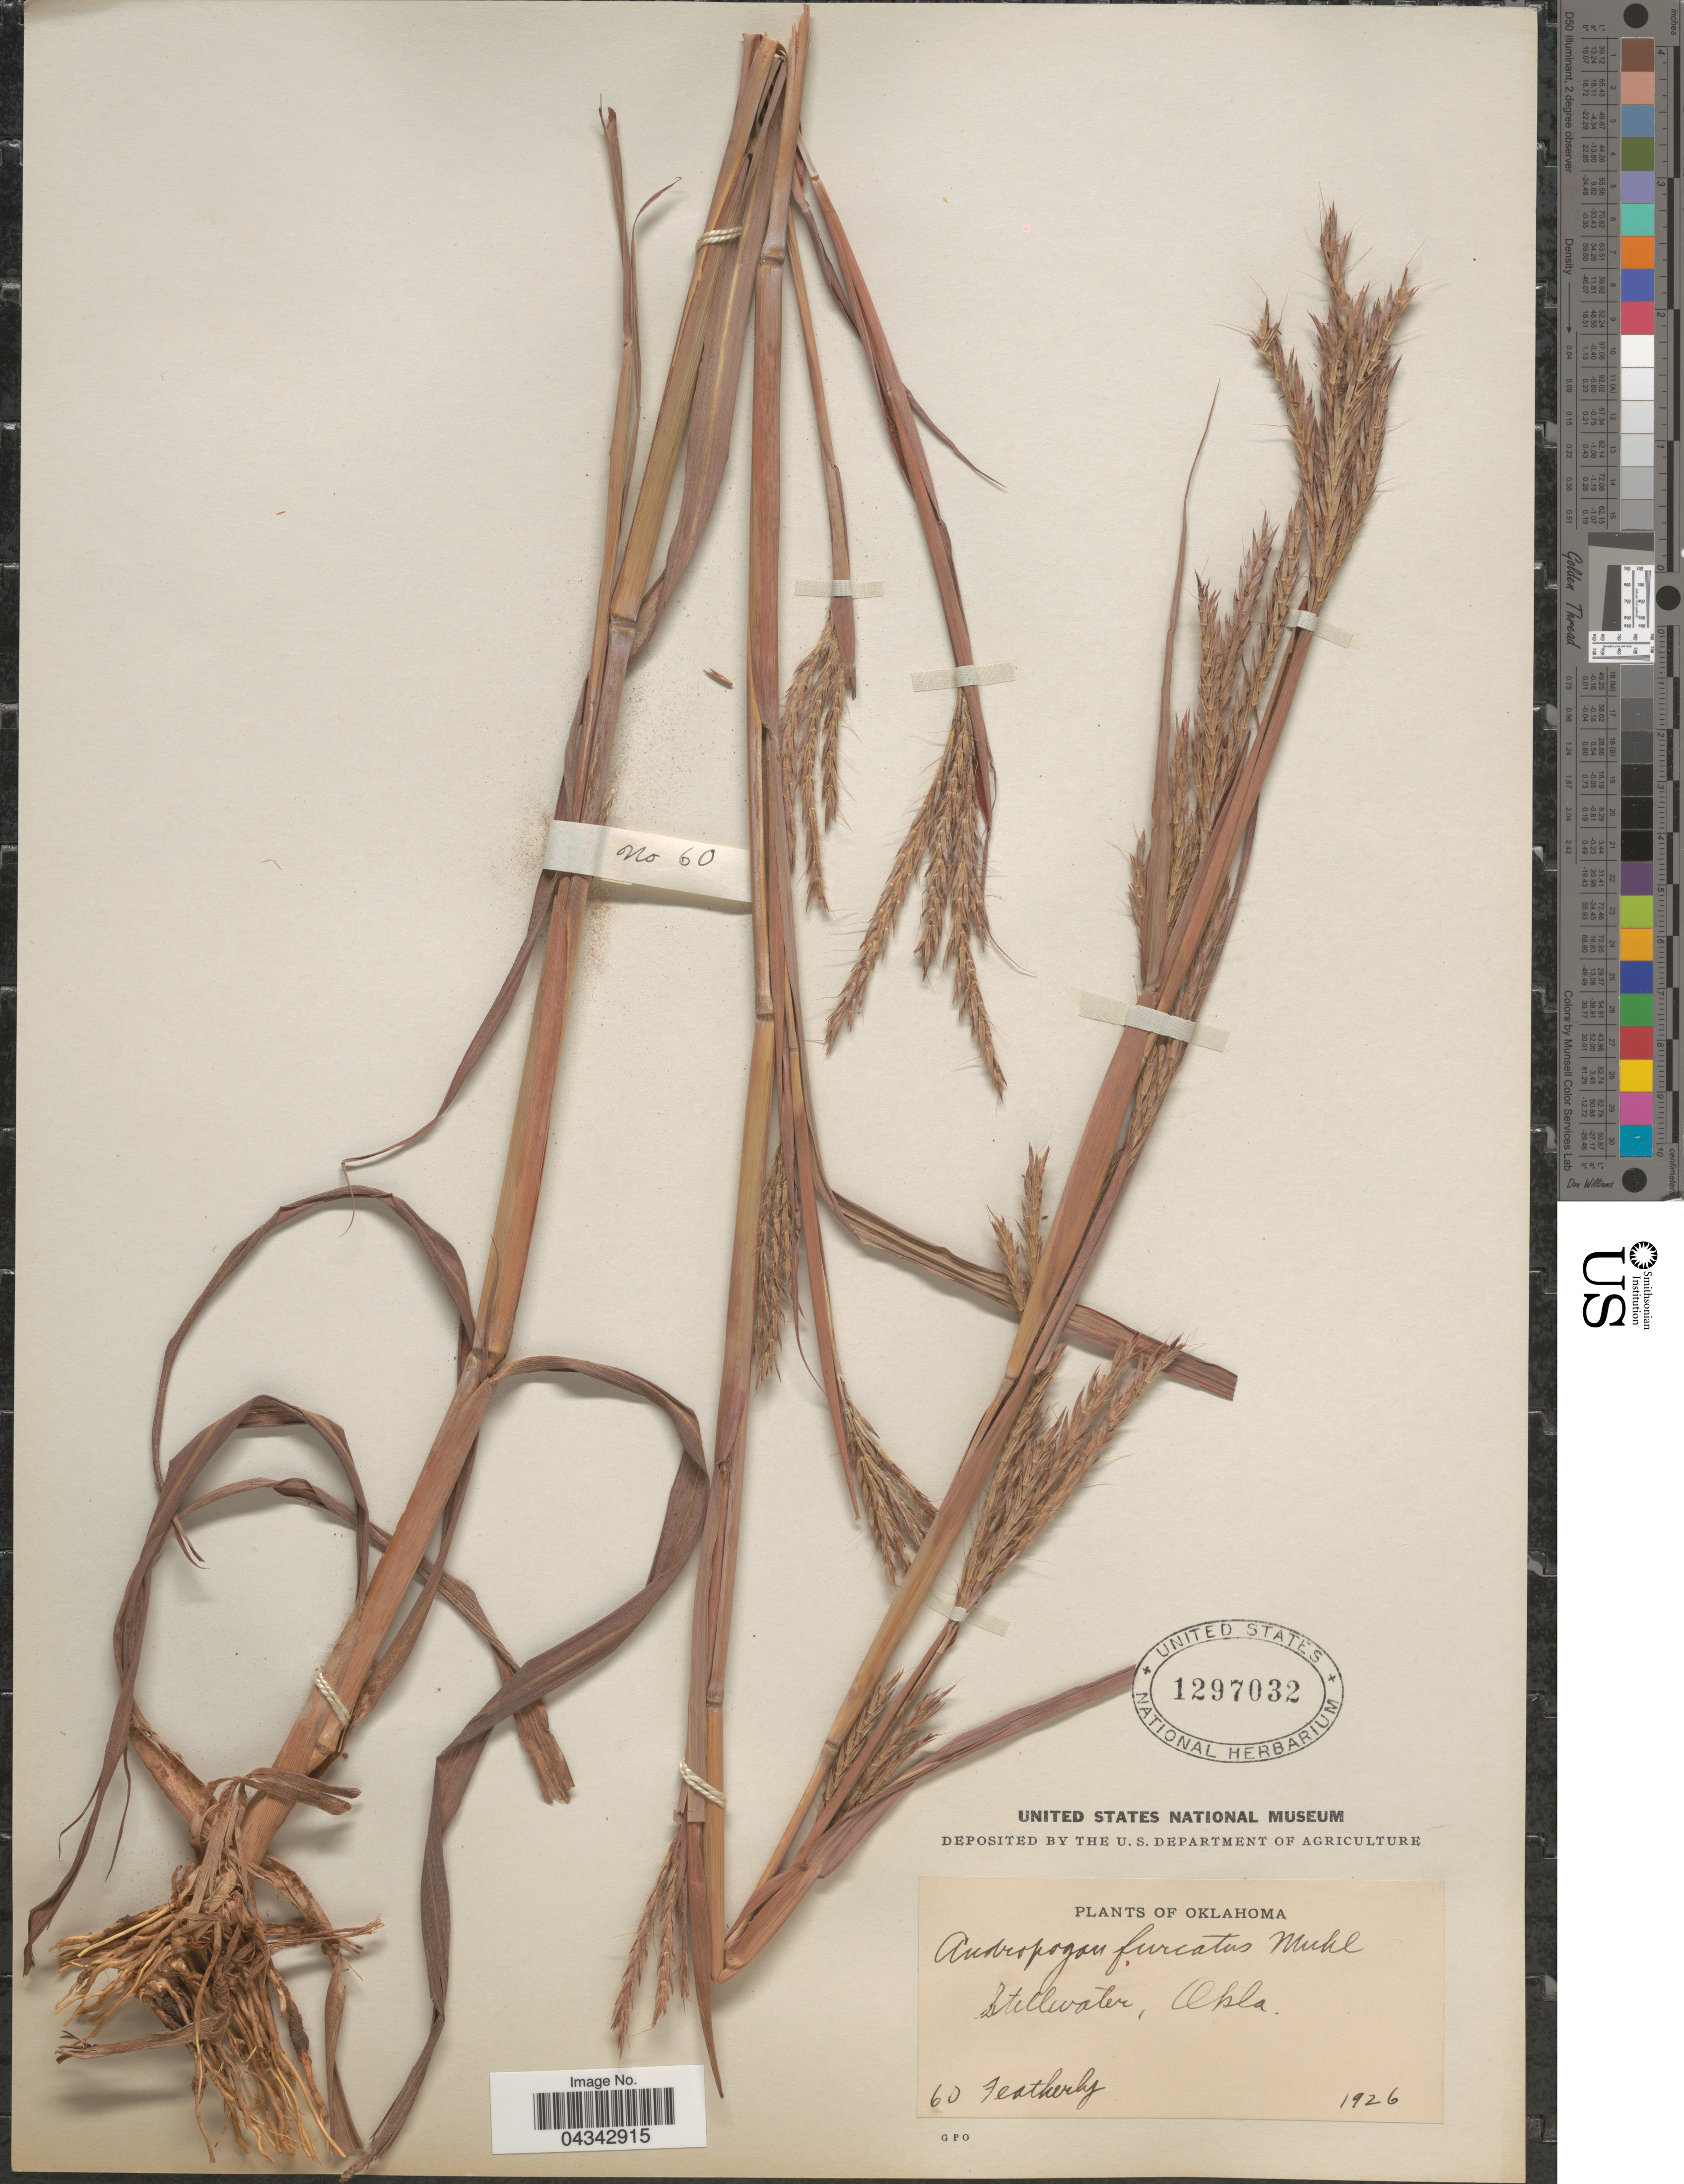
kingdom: Plantae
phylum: Tracheophyta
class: Liliopsida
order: Poales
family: Poaceae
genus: Andropogon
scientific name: Andropogon gerardii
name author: Vitman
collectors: Featherly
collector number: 60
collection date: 1926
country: United States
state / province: Oklahoma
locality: Stillwater.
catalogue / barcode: US 1297032